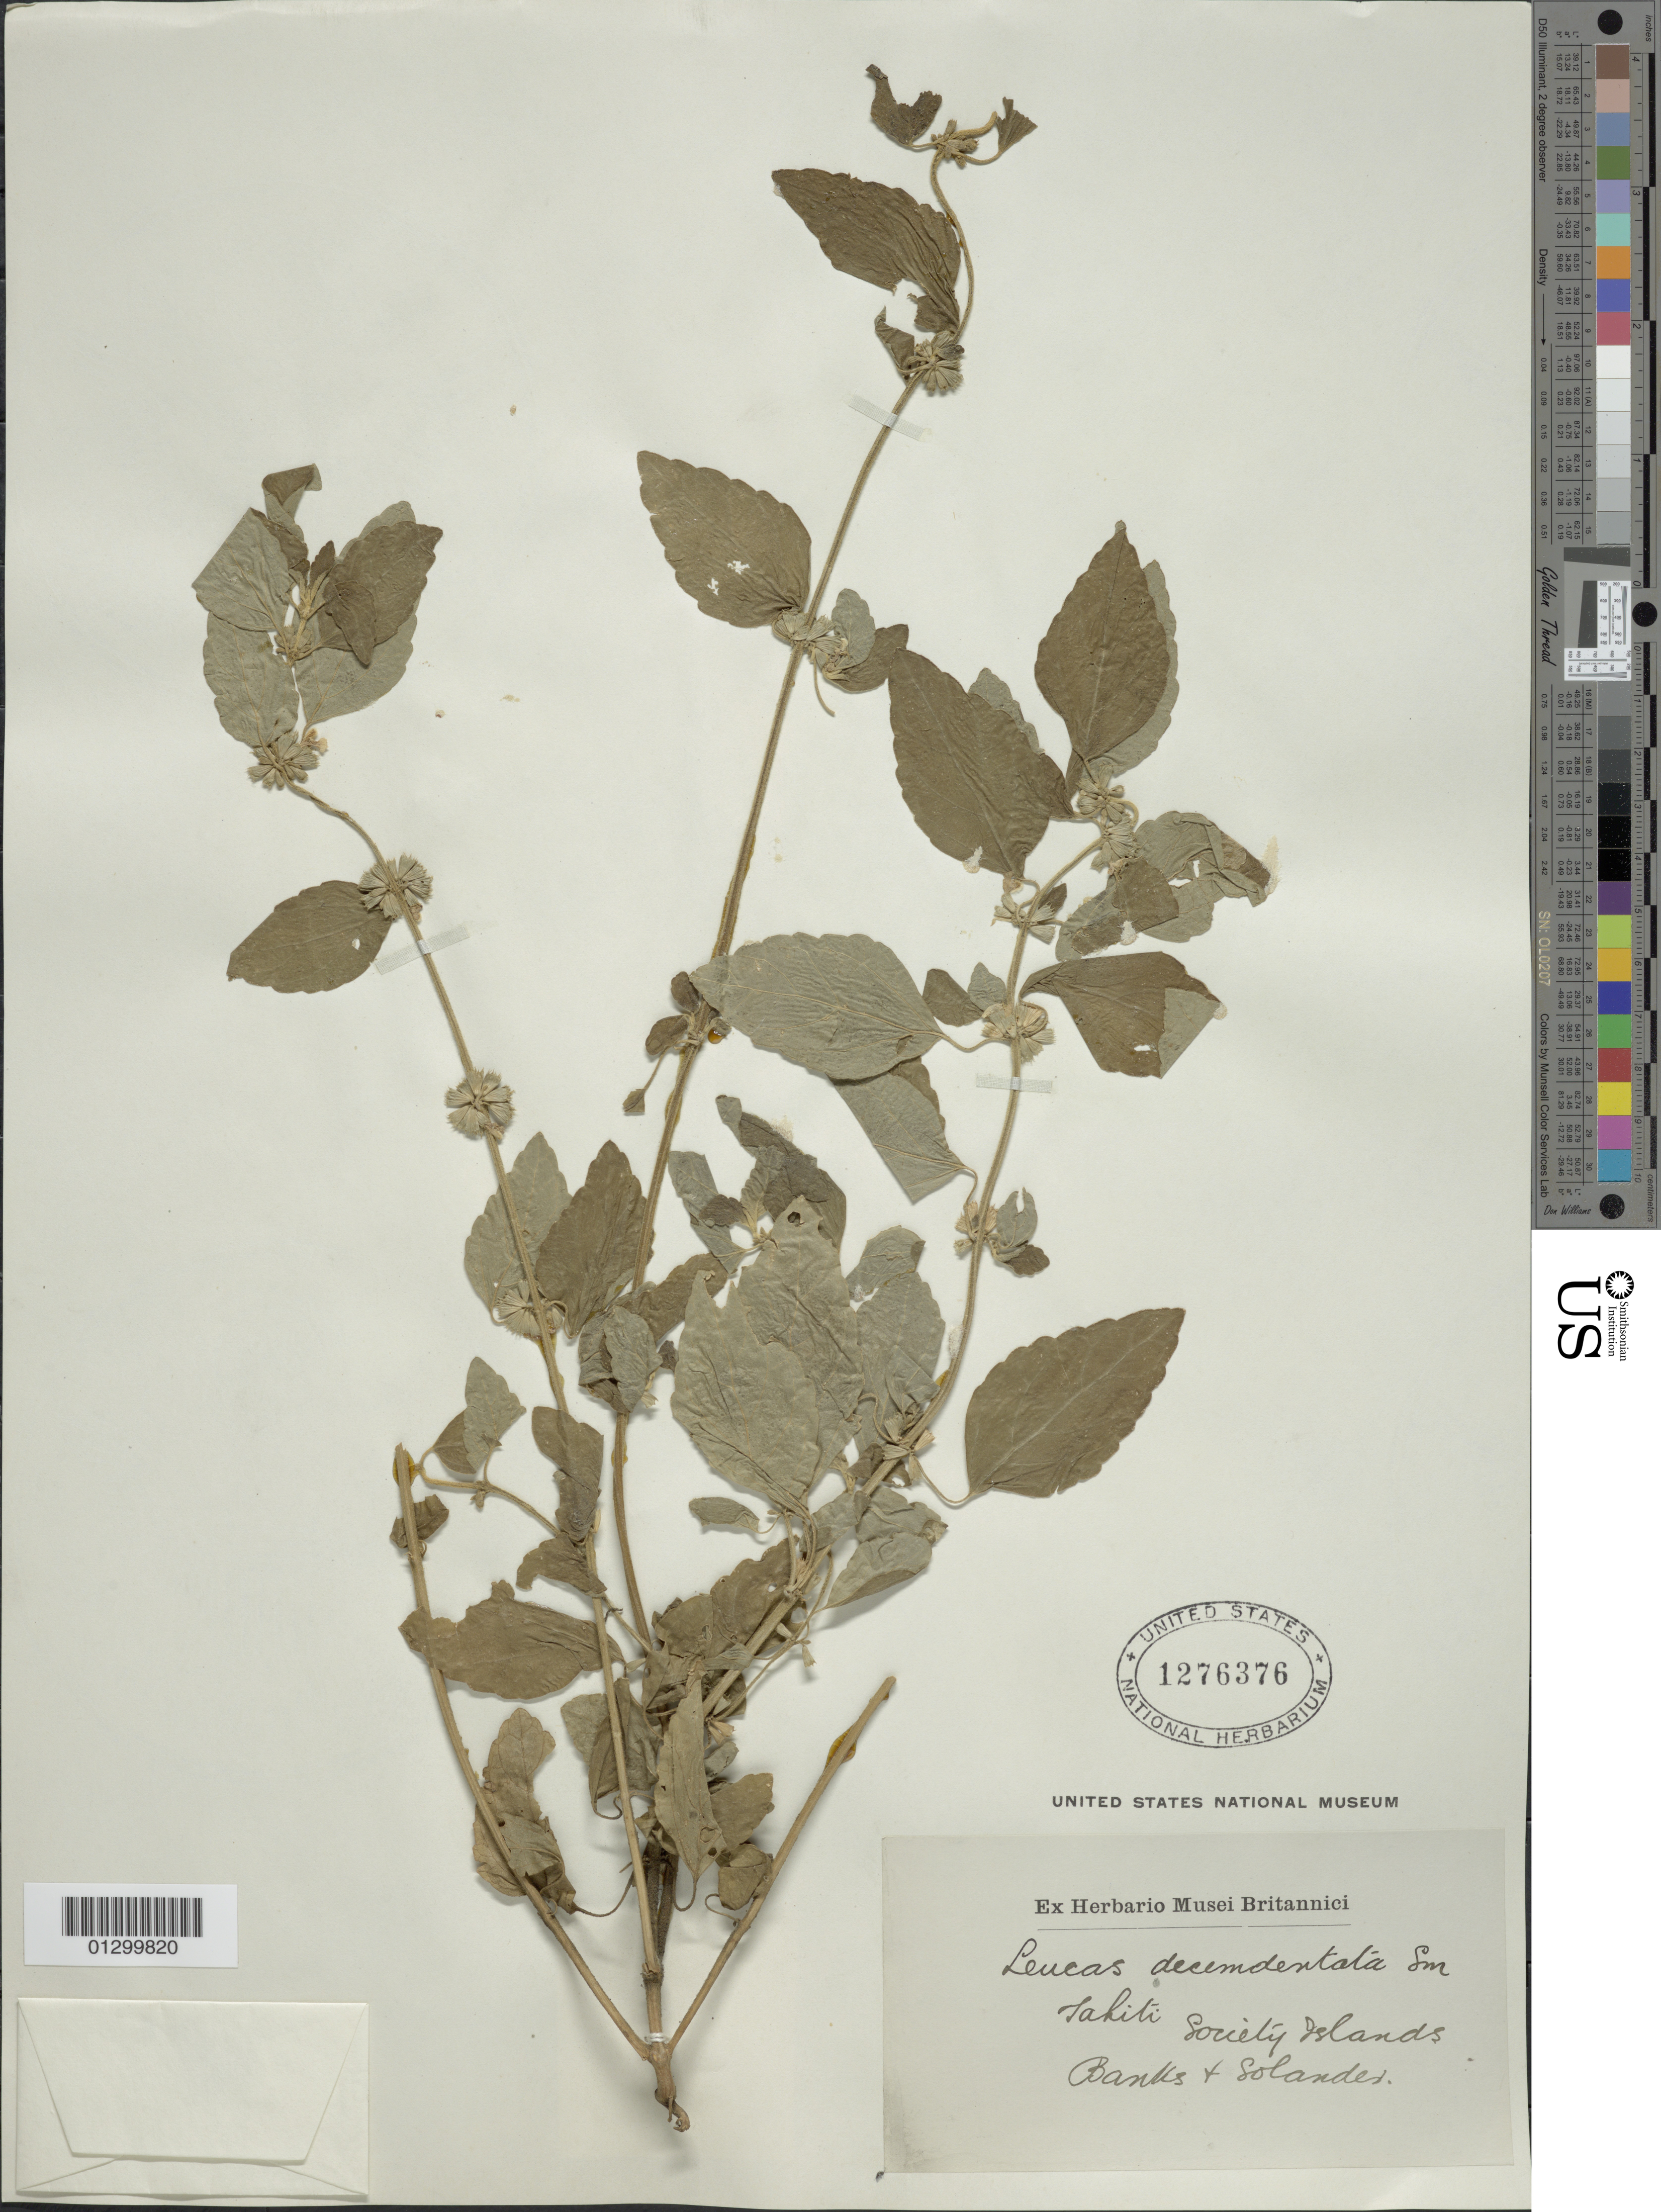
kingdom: Plantae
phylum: Tracheophyta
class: Magnoliopsida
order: Lamiales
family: Lamiaceae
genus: Leucas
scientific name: Leucas decemdentata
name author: (Willd.) Sm.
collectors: J. Banks & D. C. Solander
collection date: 1768/1771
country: French Polynesia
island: Tahiti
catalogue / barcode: US 1276376